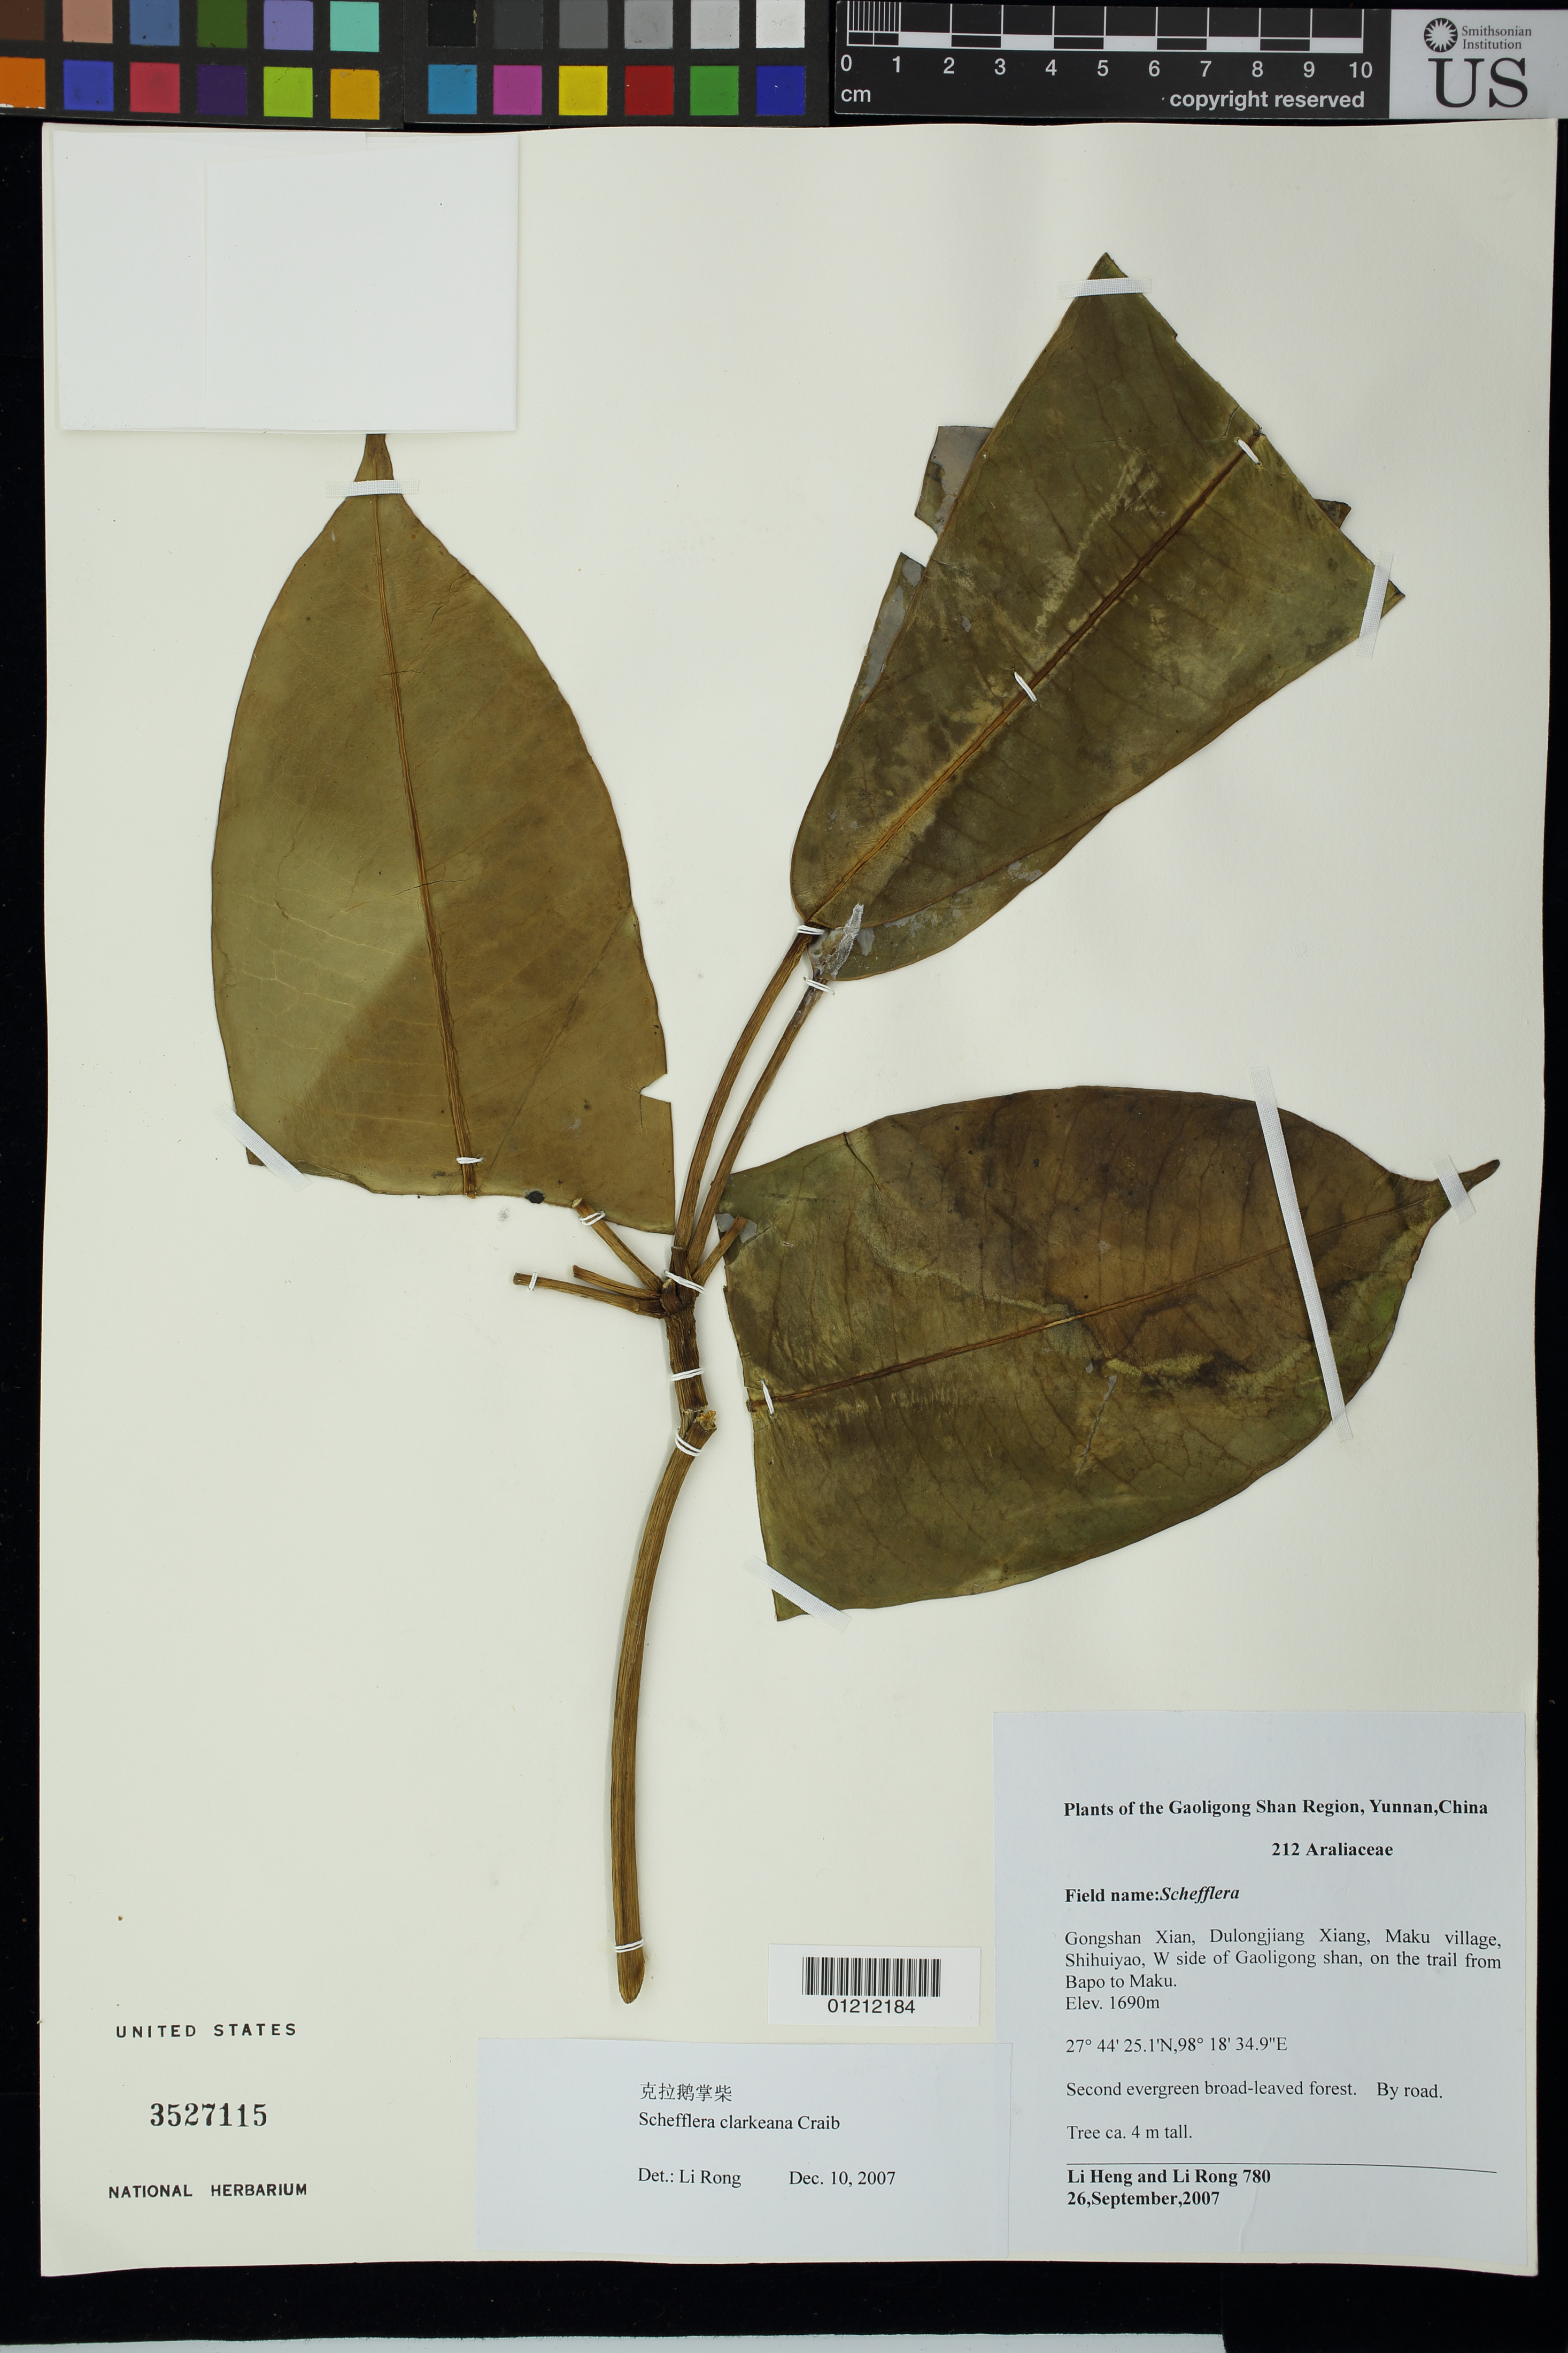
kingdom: Plantae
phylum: Tracheophyta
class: Magnoliopsida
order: Apiales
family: Araliaceae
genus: Schefflera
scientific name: Schefflera clarkeana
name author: Craib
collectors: L. Heng & R. Li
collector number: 780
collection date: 2007-09-26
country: China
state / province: Yunnan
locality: Gongshan Xian, Dulongjiang Xiang, Maku village, Shihuiyao, W side of Gaoligong shan, on the trail from Bapo to Maku. Second evergreen broad-leaved forest. By road.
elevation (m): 1690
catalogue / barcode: US 3527115